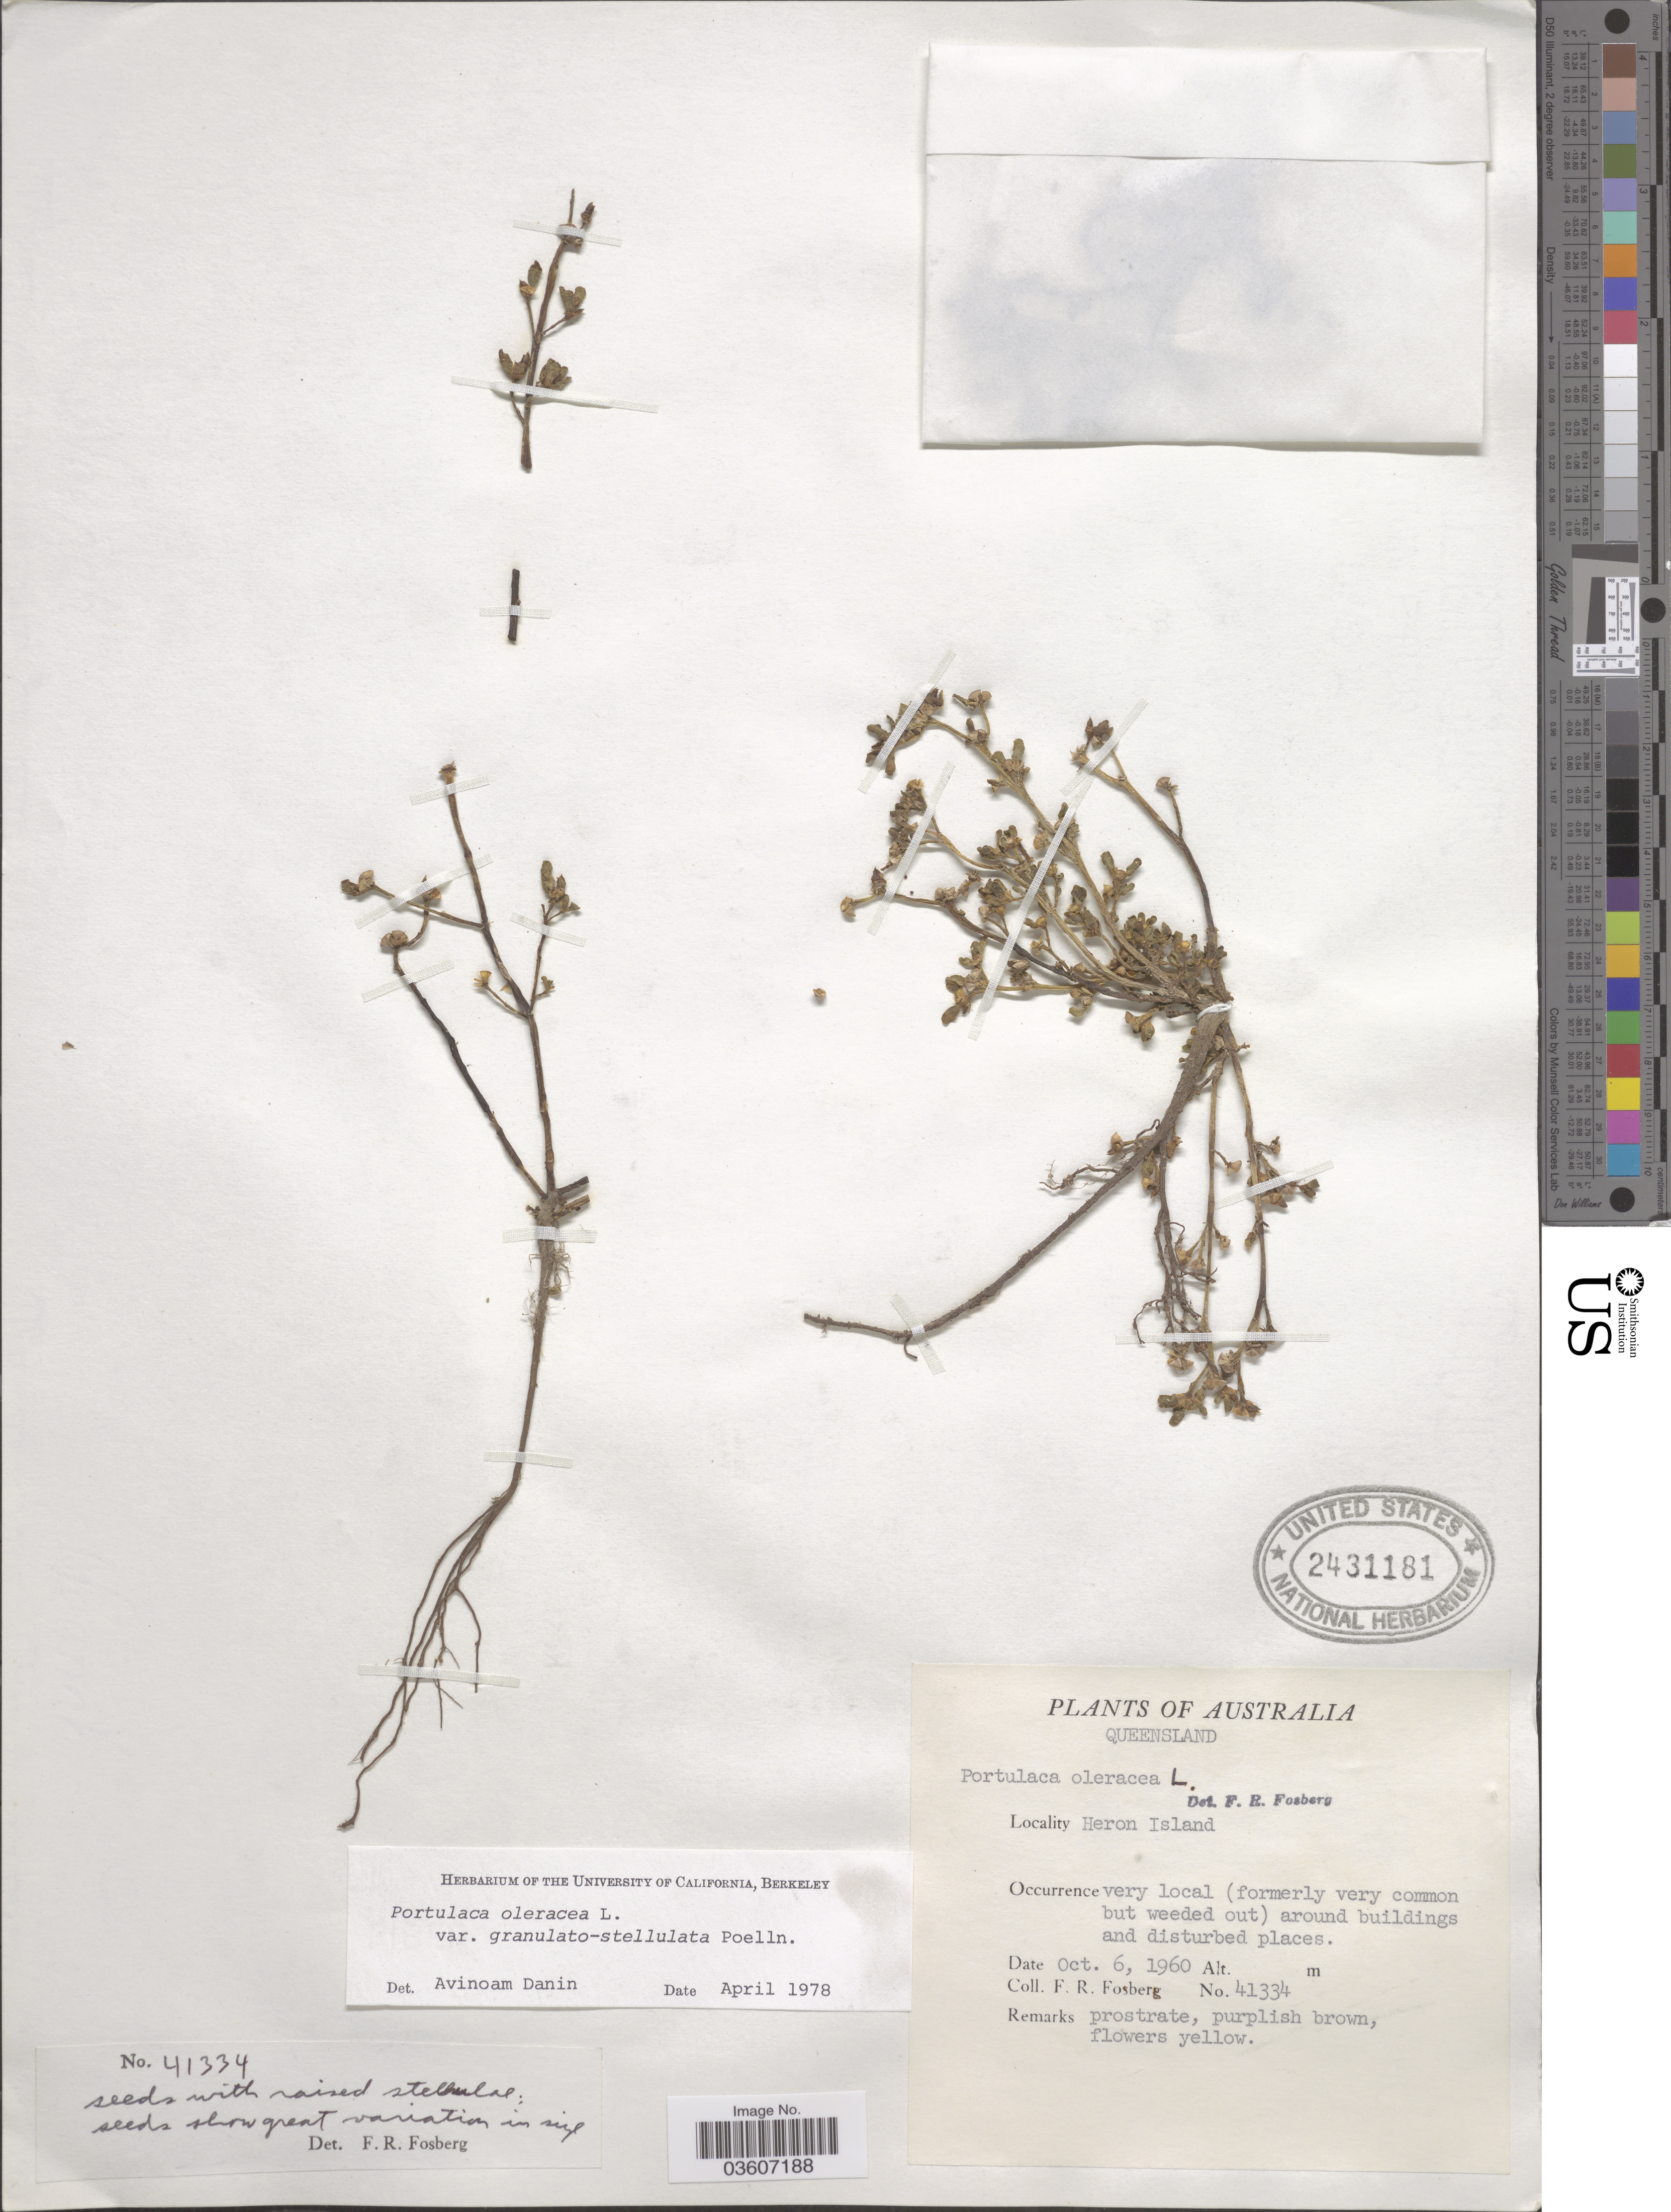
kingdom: Plantae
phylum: Tracheophyta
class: Magnoliopsida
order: Caryophyllales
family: Portulacaceae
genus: Portulaca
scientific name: Portulaca oleracea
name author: L.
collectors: F. R. Fosberg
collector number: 41334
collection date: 1960-10-06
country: Australia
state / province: Queensland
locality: Heron Island.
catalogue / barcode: US 2431181